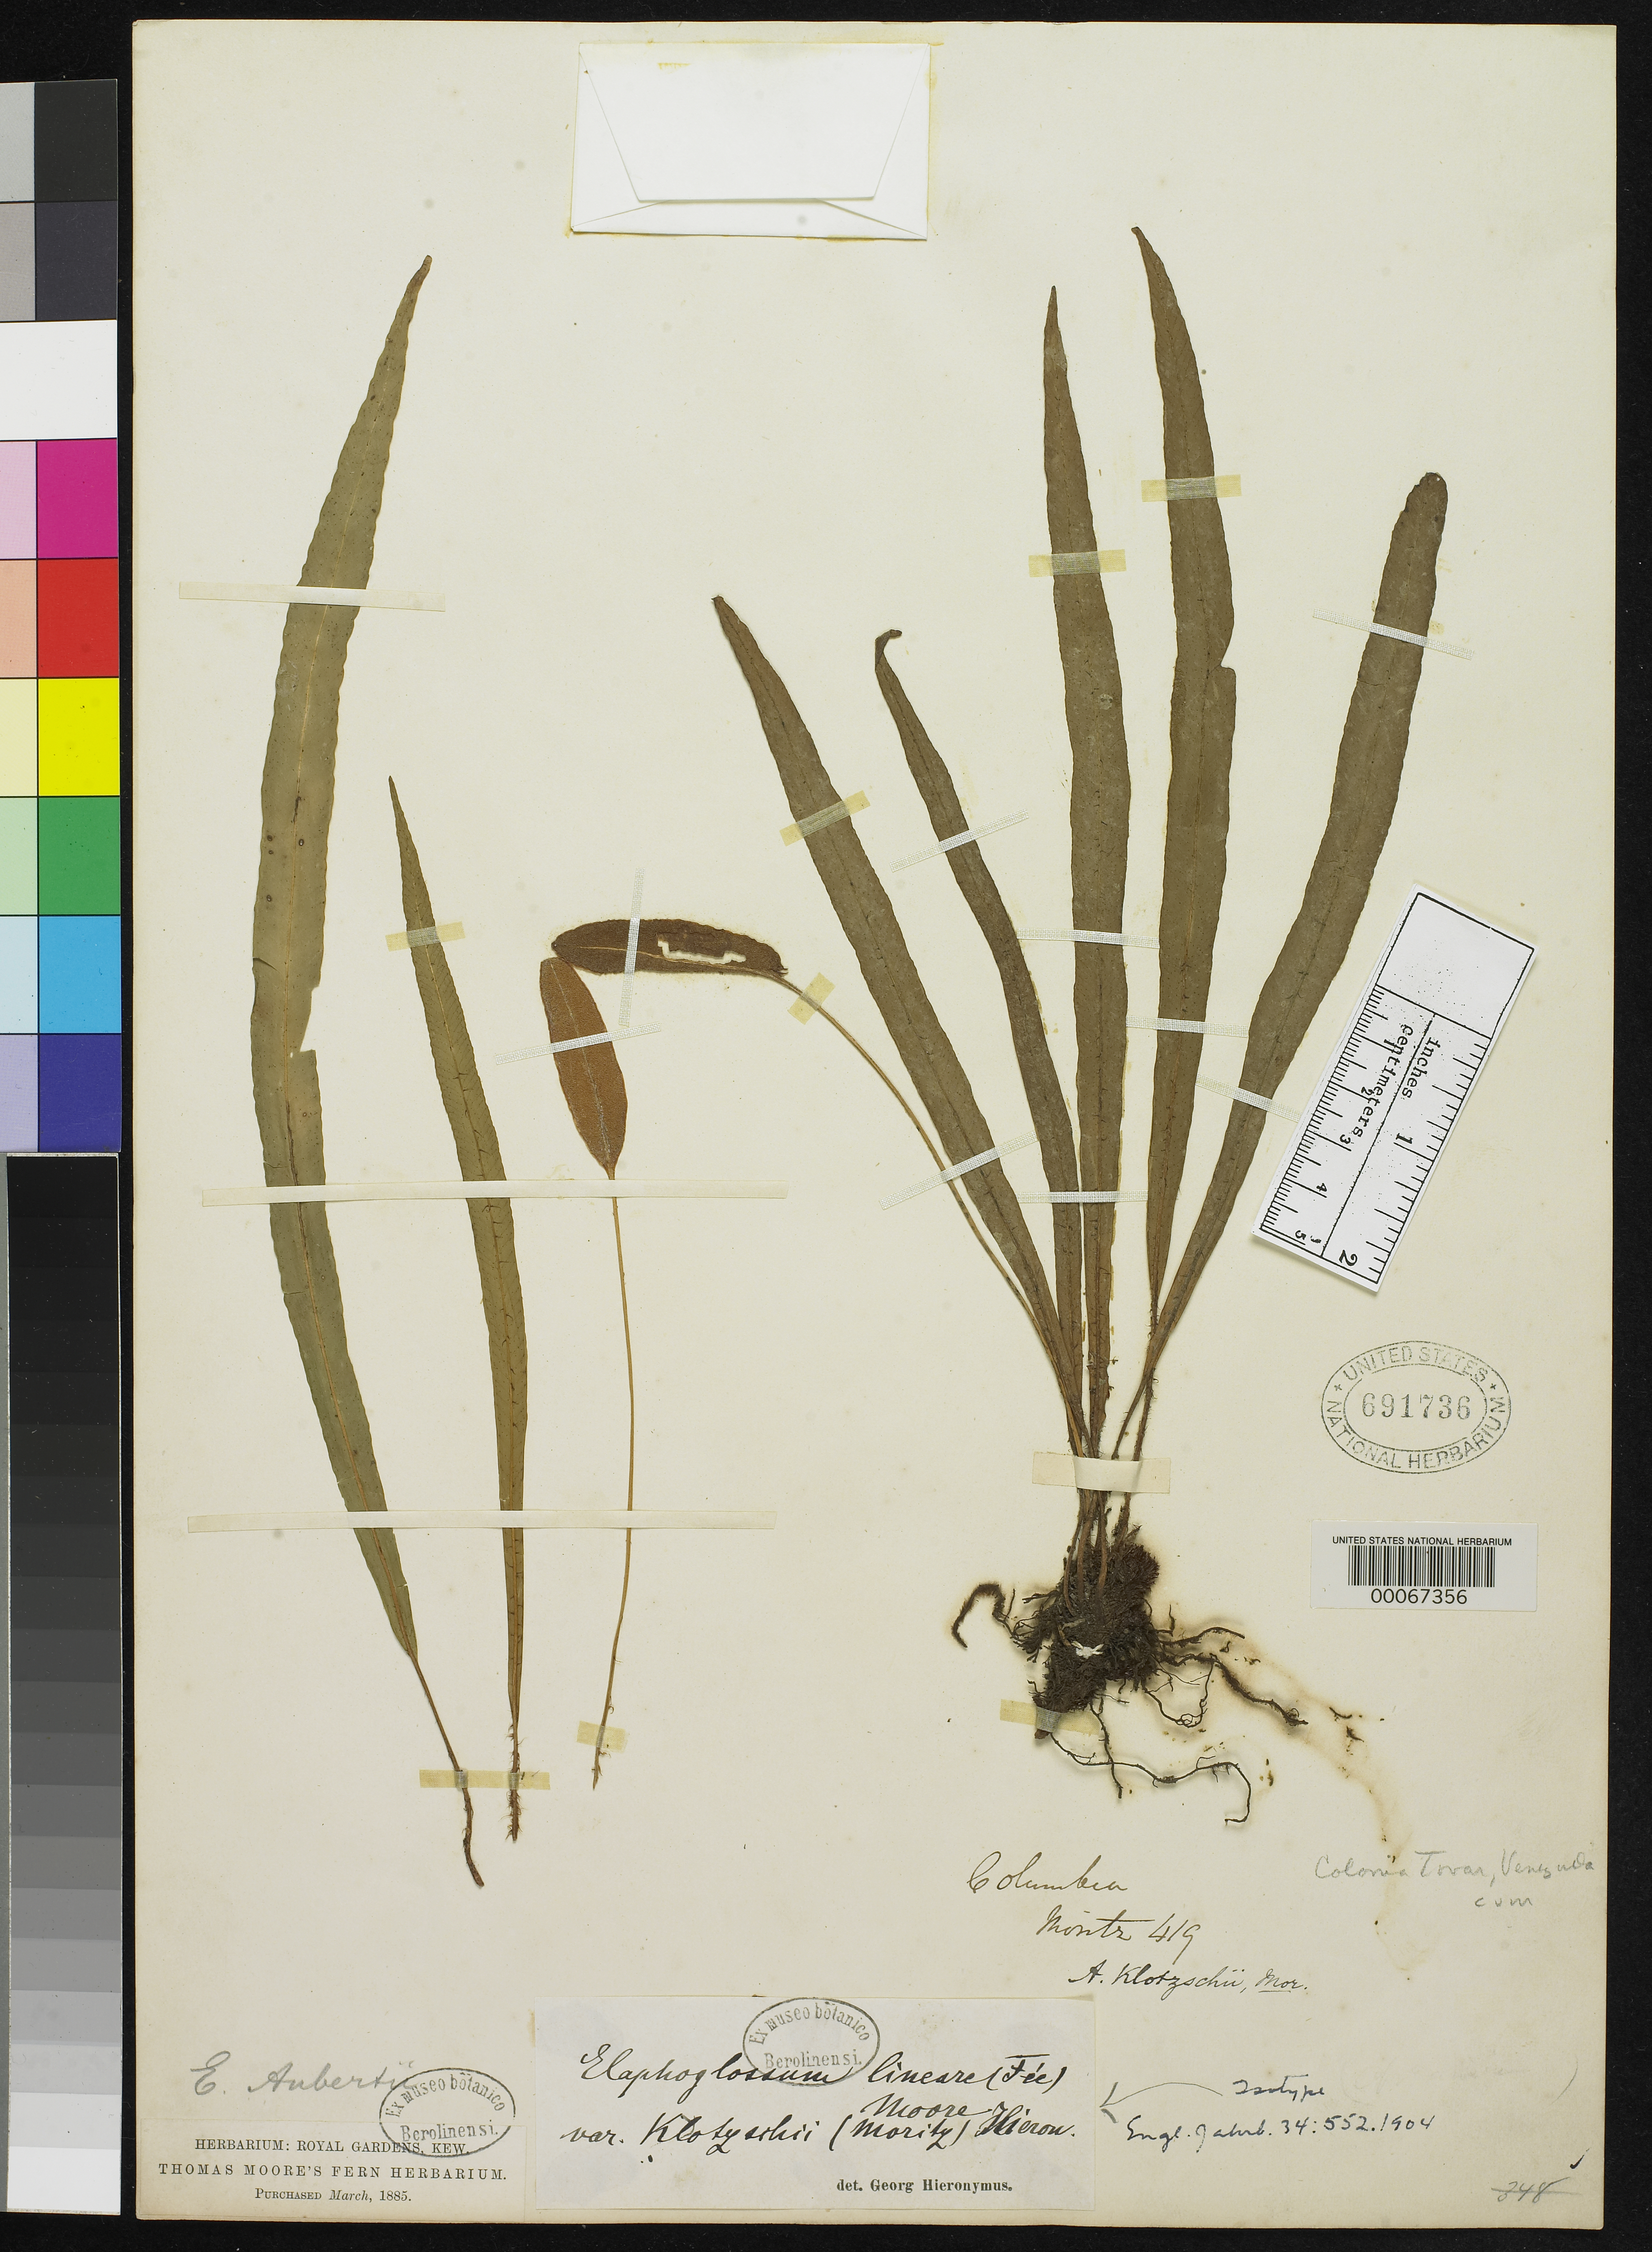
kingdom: Plantae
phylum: Tracheophyta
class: Polypodiopsida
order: Polypodiales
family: Dryopteridaceae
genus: Elaphoglossum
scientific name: Elaphoglossum lineare var. klotzschii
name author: Moritz ex Hieron.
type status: Isosyntype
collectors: A. Moritz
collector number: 419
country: Colombia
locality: Tovar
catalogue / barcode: US 691736